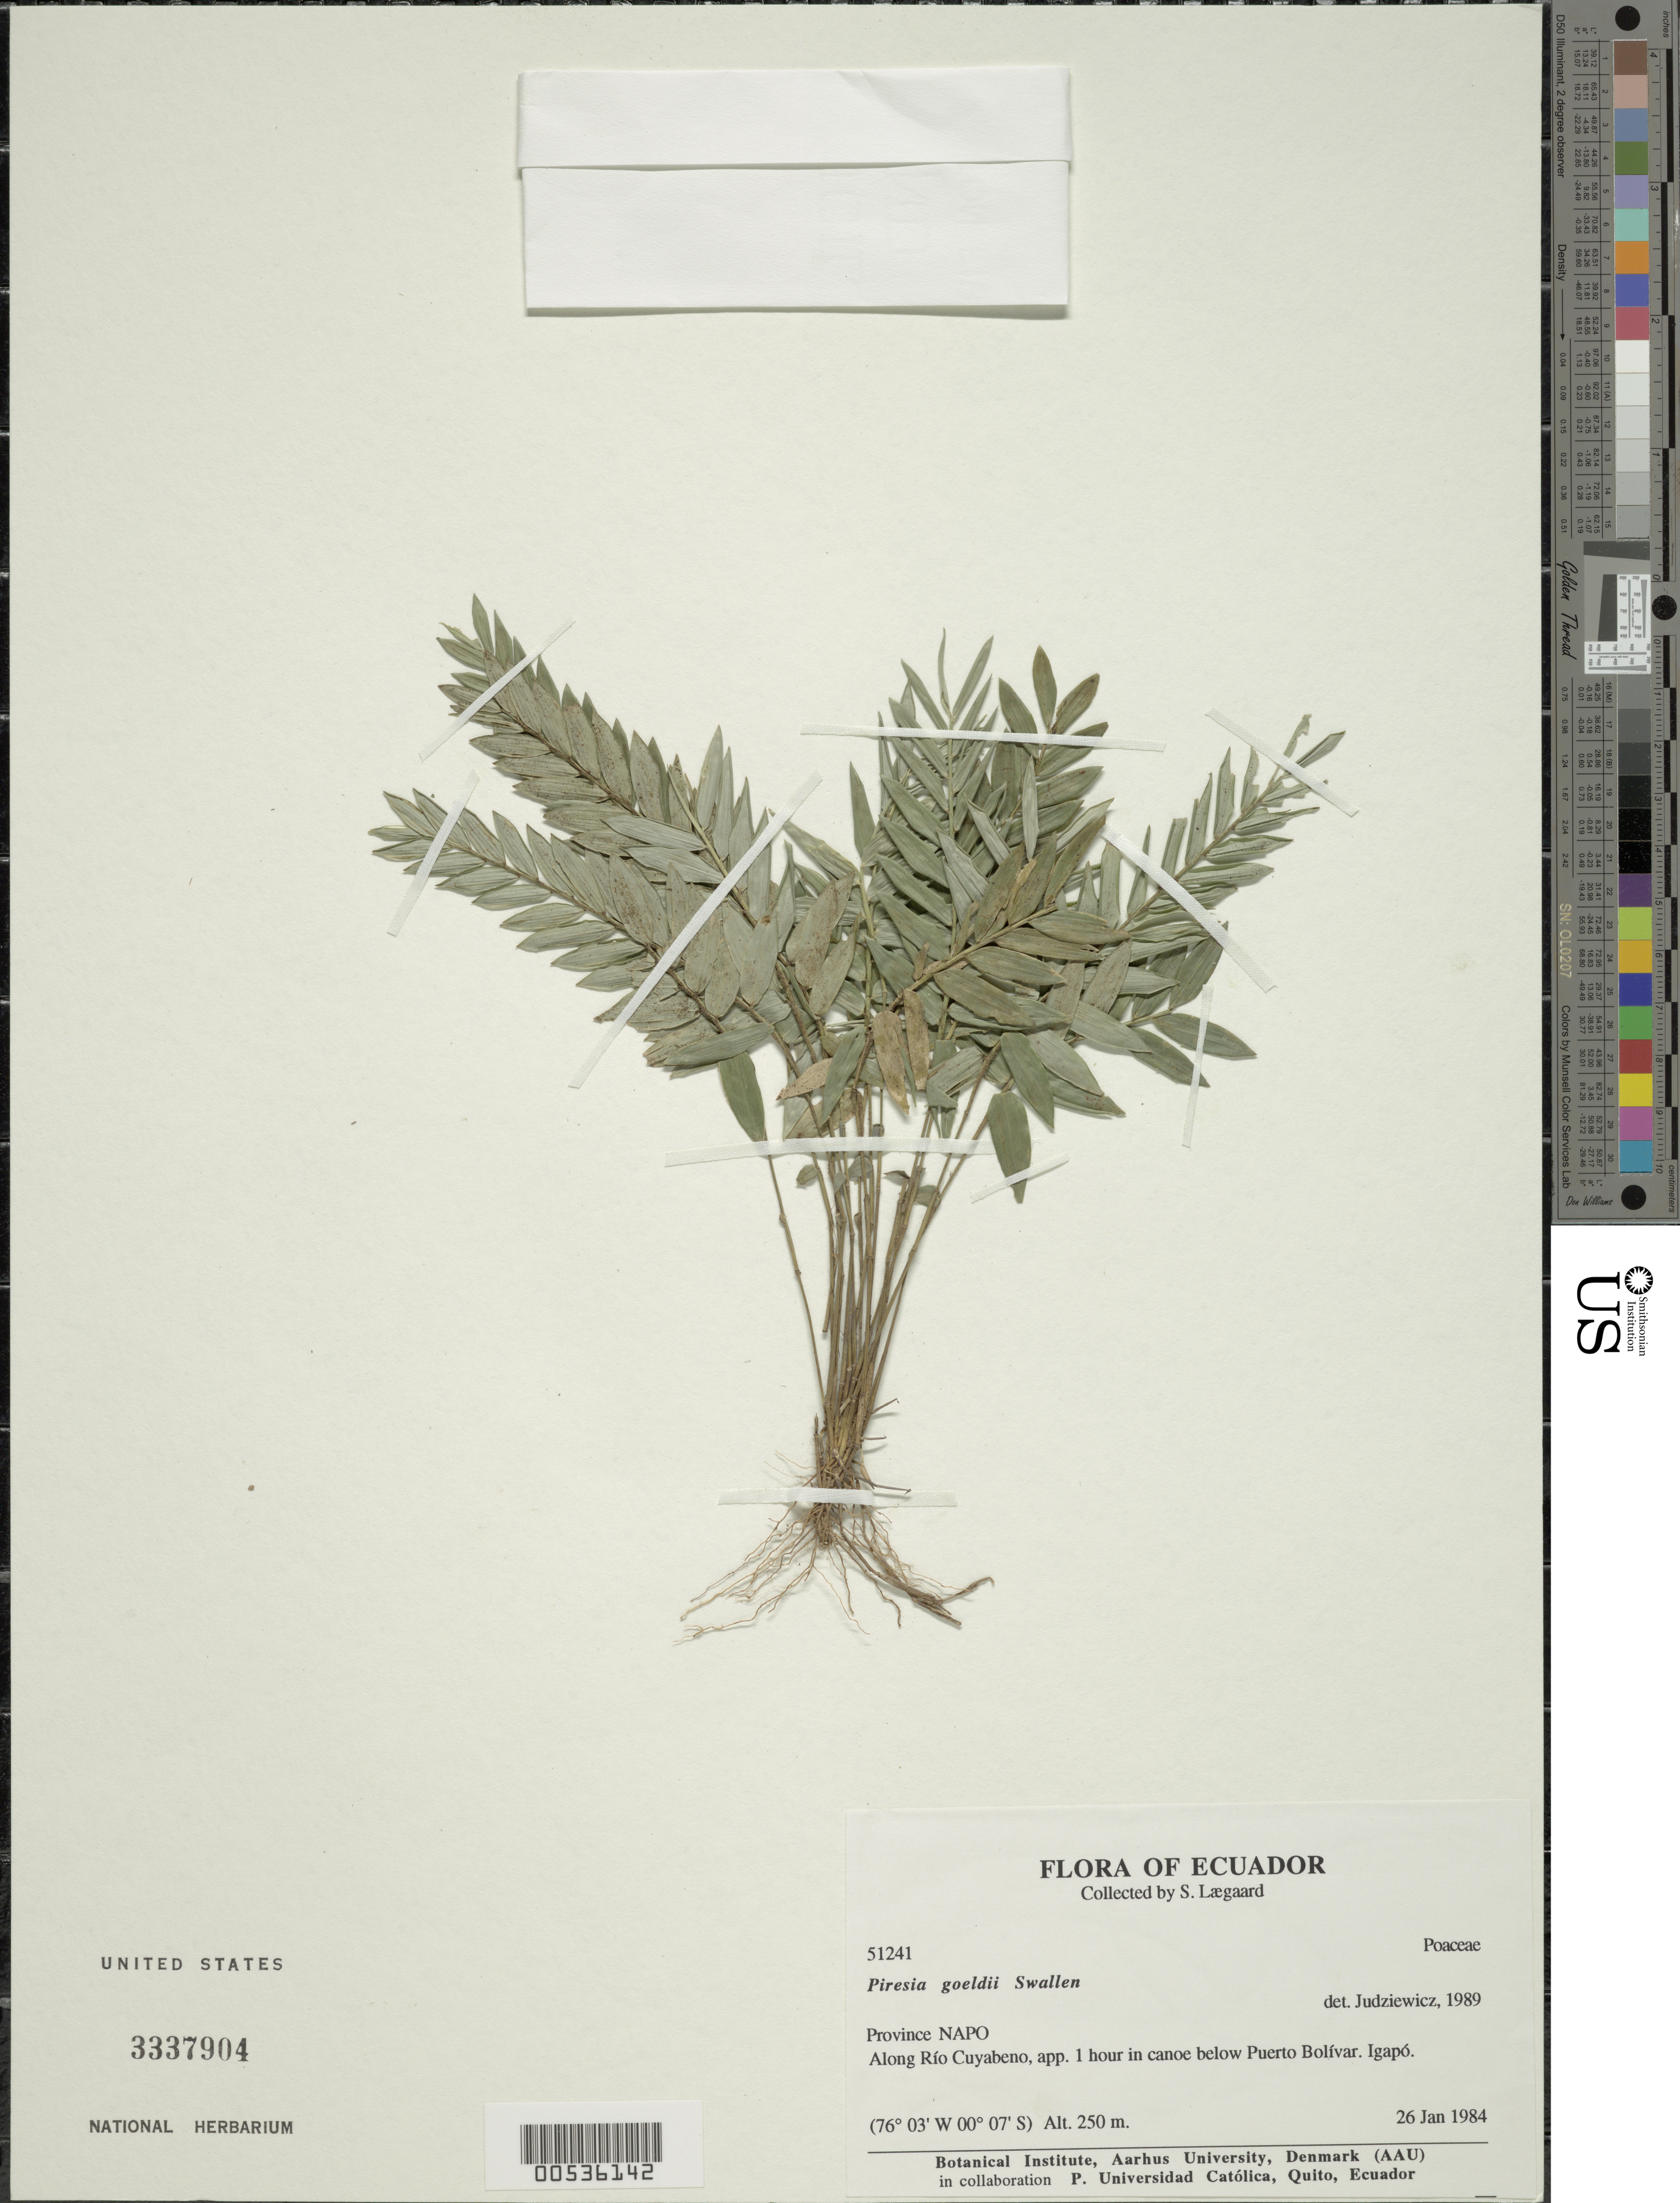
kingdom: Plantae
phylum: Tracheophyta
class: Liliopsida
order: Poales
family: Poaceae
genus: Piresia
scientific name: Piresia goeldii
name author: Swallen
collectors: S. Lægaard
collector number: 51241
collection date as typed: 26 Jan 1984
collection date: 1984-01-26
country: Ecuador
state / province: Napo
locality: Along Rio cuyabeno, below Puerto Bolivar, igapo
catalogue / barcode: US 3337904